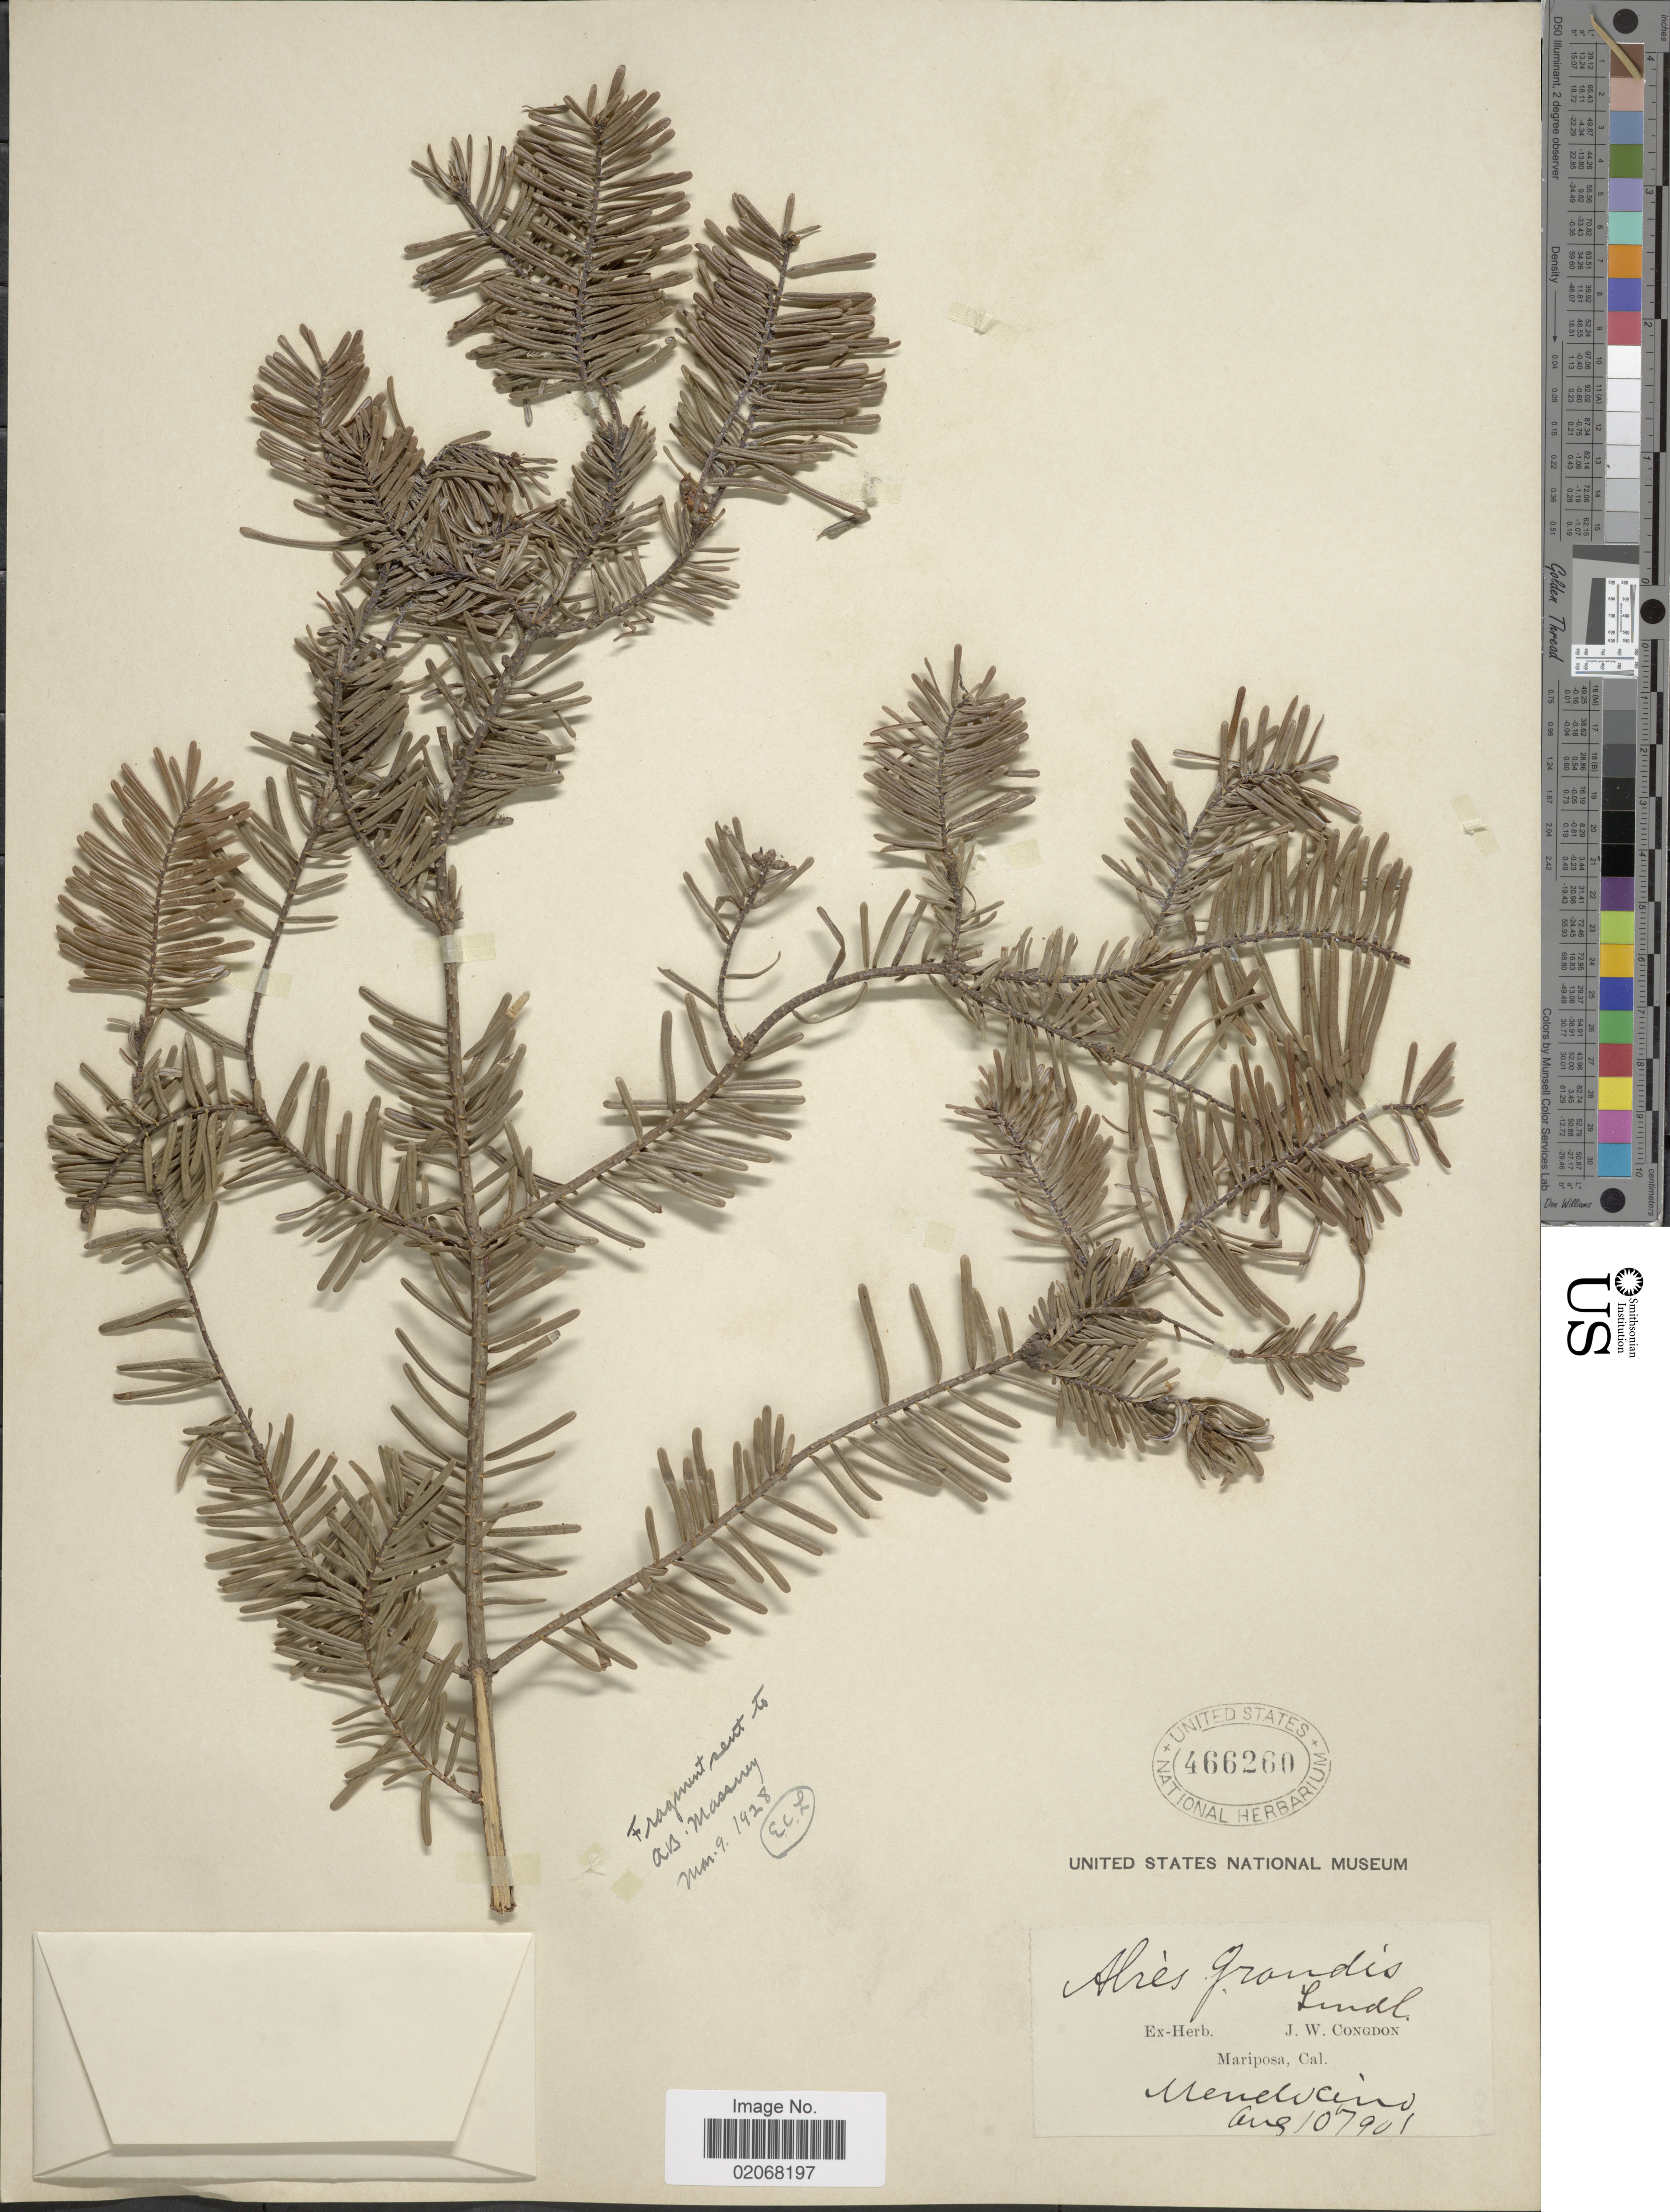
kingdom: Plantae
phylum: Tracheophyta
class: Pinopsida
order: Pinales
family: Pinaceae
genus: Abies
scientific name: Abies grandis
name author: (Douglas ex D. Don) Lindl.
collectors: J. W. Congdon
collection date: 1901-08-10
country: United States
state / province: California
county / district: Mendocino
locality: Mariposa, Cal., Mendocino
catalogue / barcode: US 466260